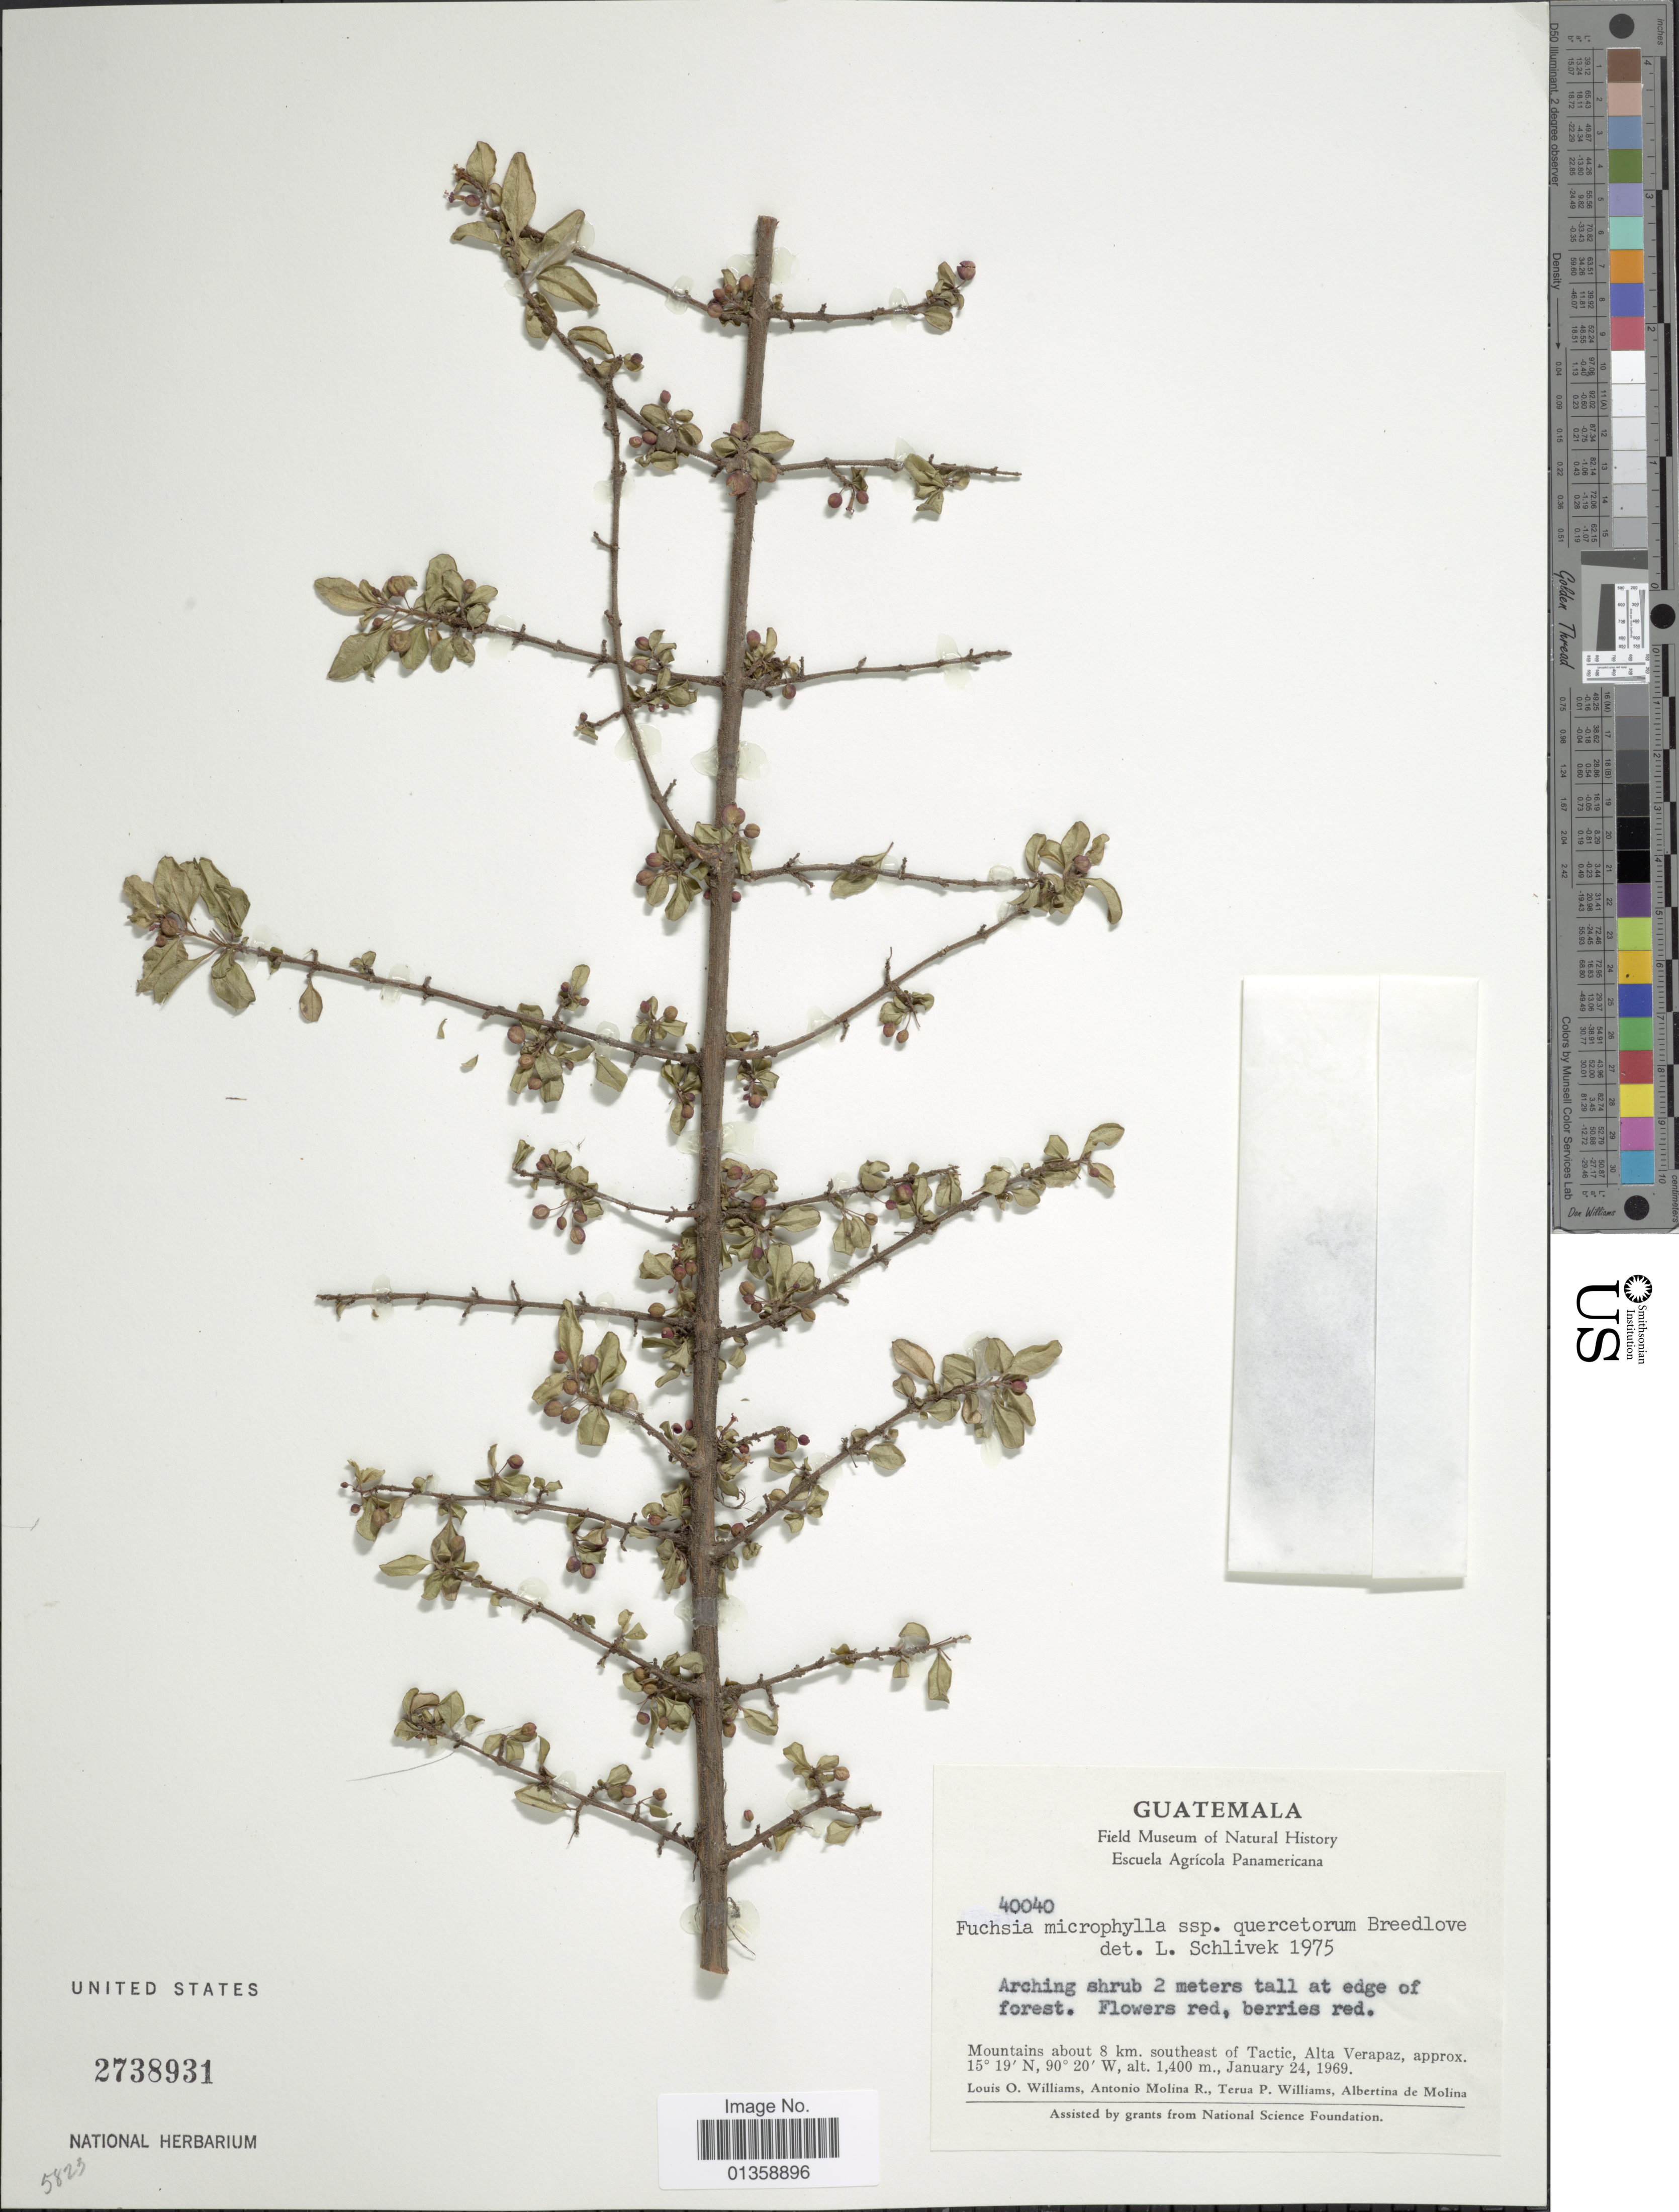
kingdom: Plantae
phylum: Tracheophyta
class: Magnoliopsida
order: Myrtales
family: Onagraceae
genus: Fuchsia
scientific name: Fuchsia microphylla subsp. quercetorum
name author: Breedlove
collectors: L. O. Williams, A. Molina R., T. P. Williams & A. R. Molina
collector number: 40040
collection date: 1969-01-24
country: Guatemala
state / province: Alta Verapaz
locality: Mountains about 8 km. southeast of Tactic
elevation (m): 1400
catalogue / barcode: US 2738931